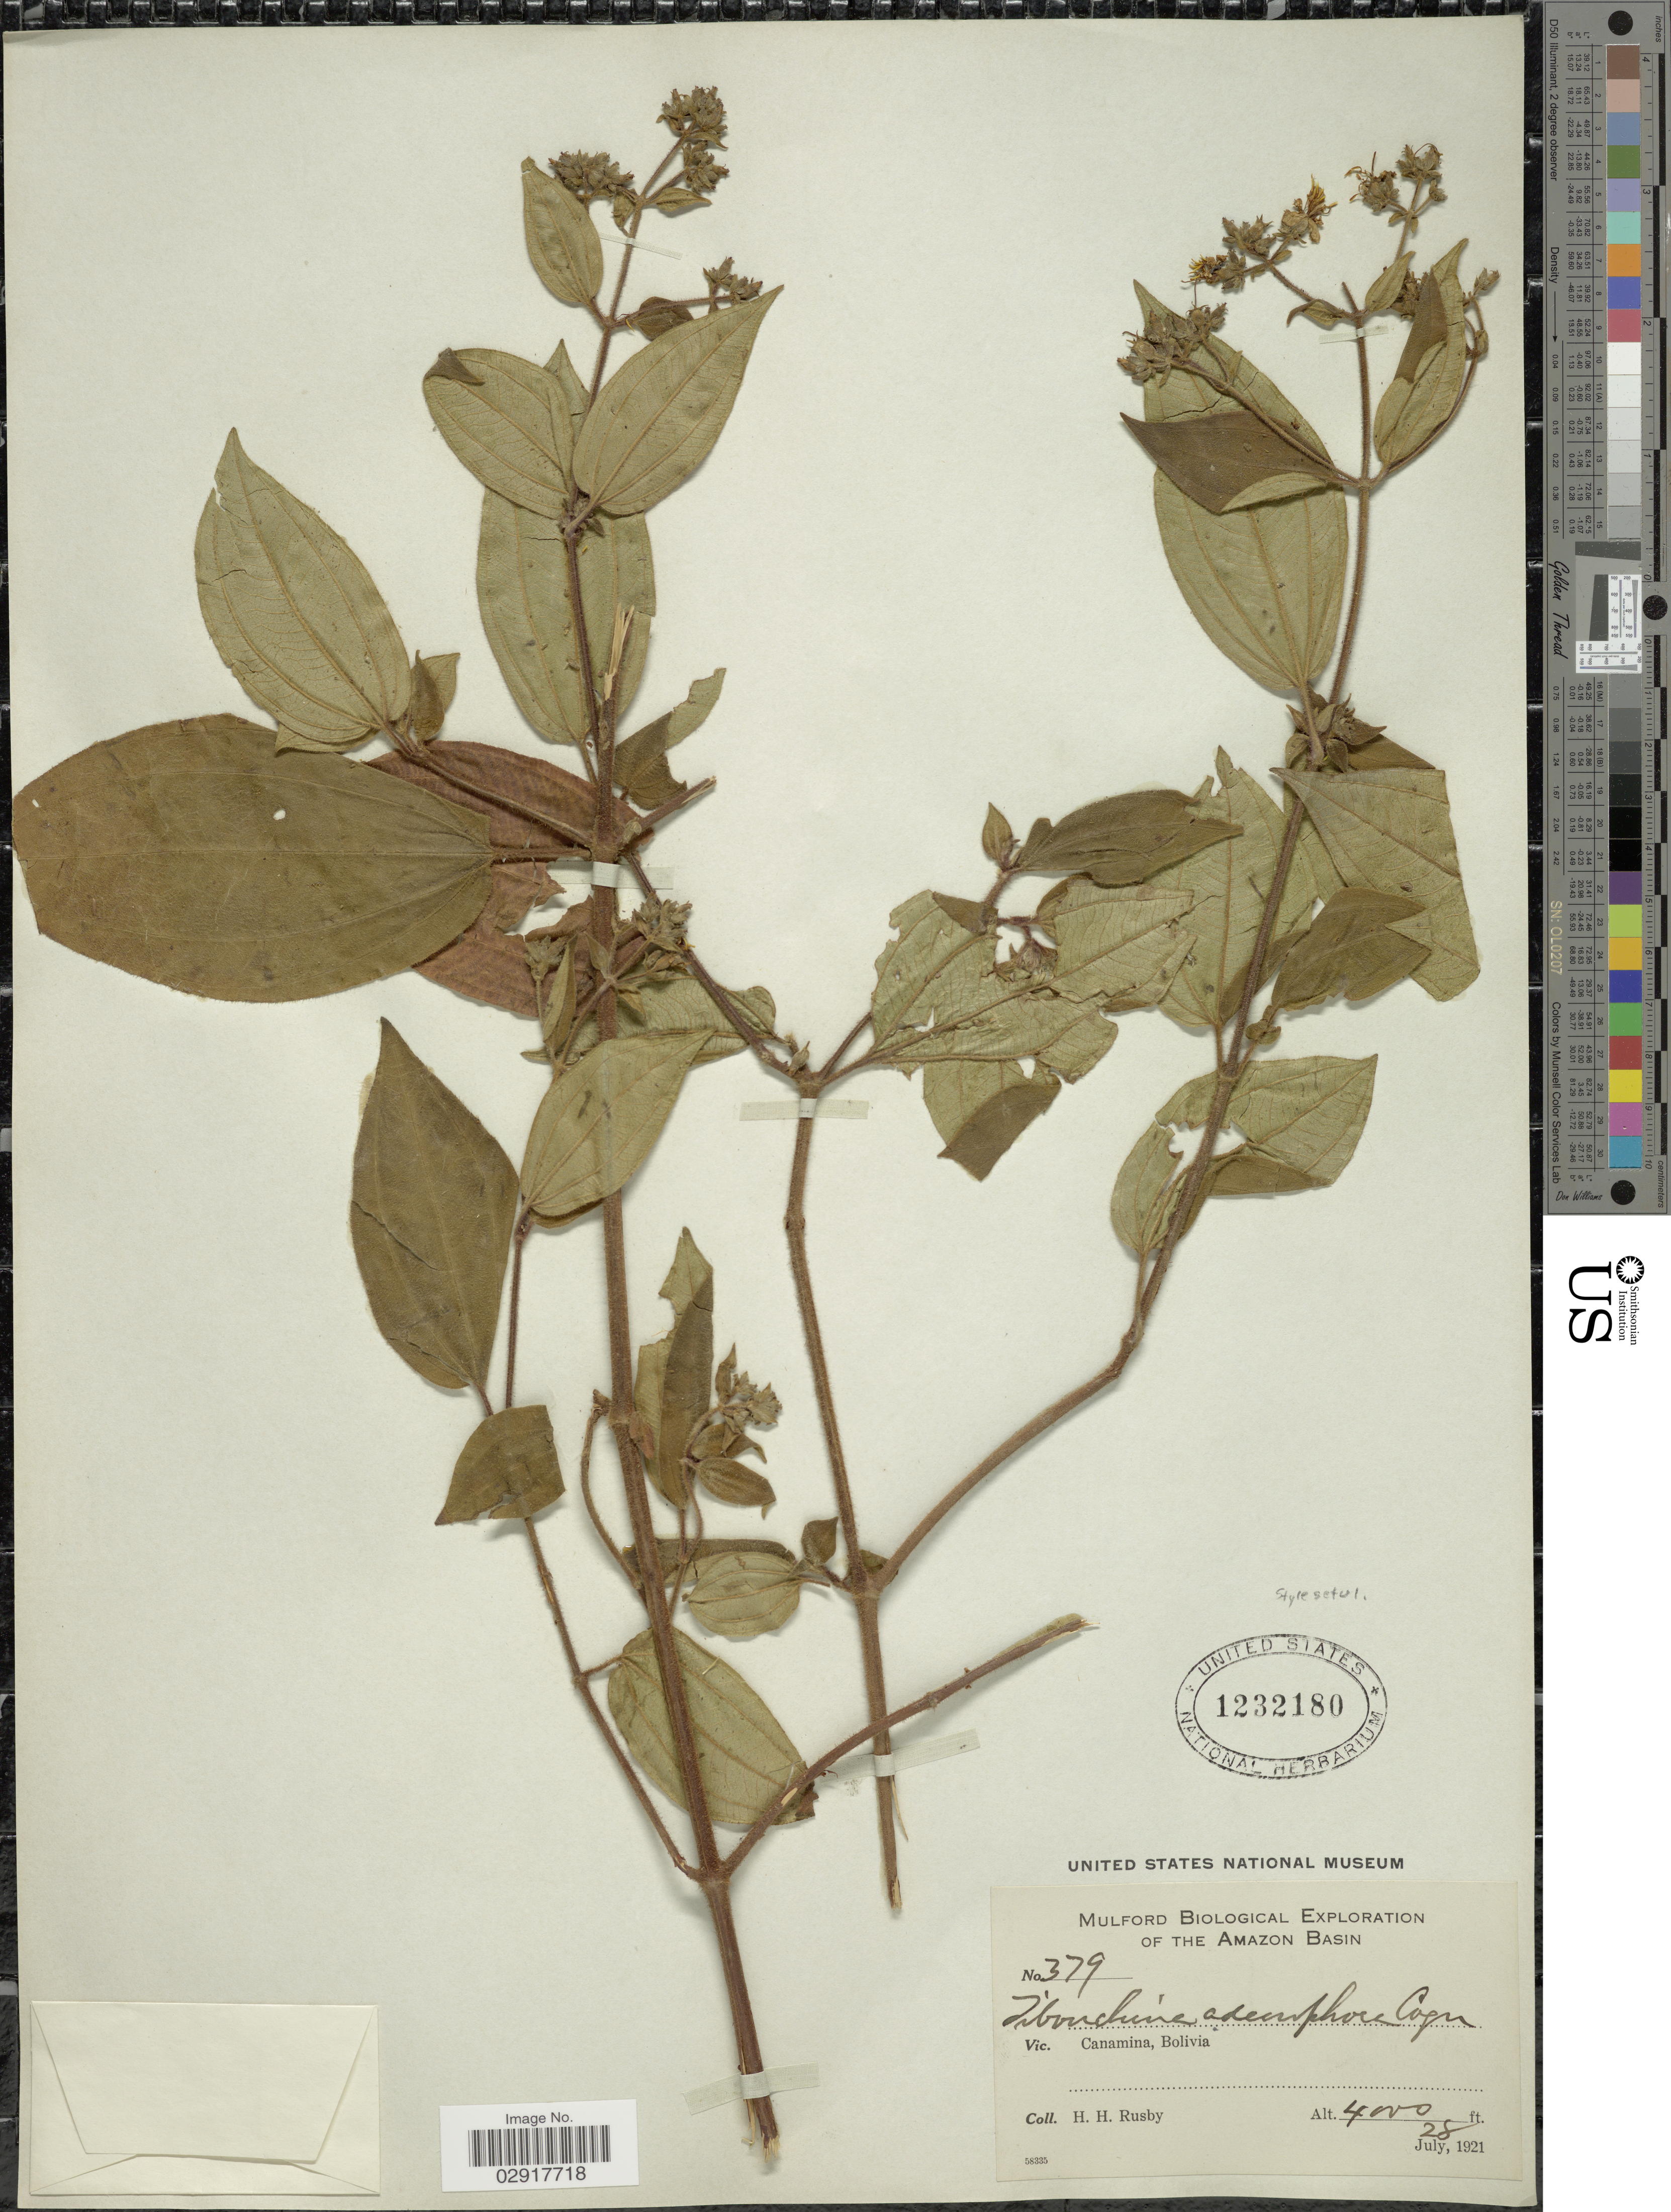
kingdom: Plantae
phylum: Tracheophyta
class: Magnoliopsida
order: Myrtales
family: Melastomataceae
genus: Chaetogastra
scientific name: Chaetogastra adenophora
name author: (Naudin) P.J.F. Guim. & Michelang.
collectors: H. H. Rusby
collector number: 379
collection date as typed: July 28, 1921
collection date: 1921-07-28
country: Bolivia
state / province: La Paz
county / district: Inquisivi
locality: Cañamina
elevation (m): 1219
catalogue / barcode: US 1232180